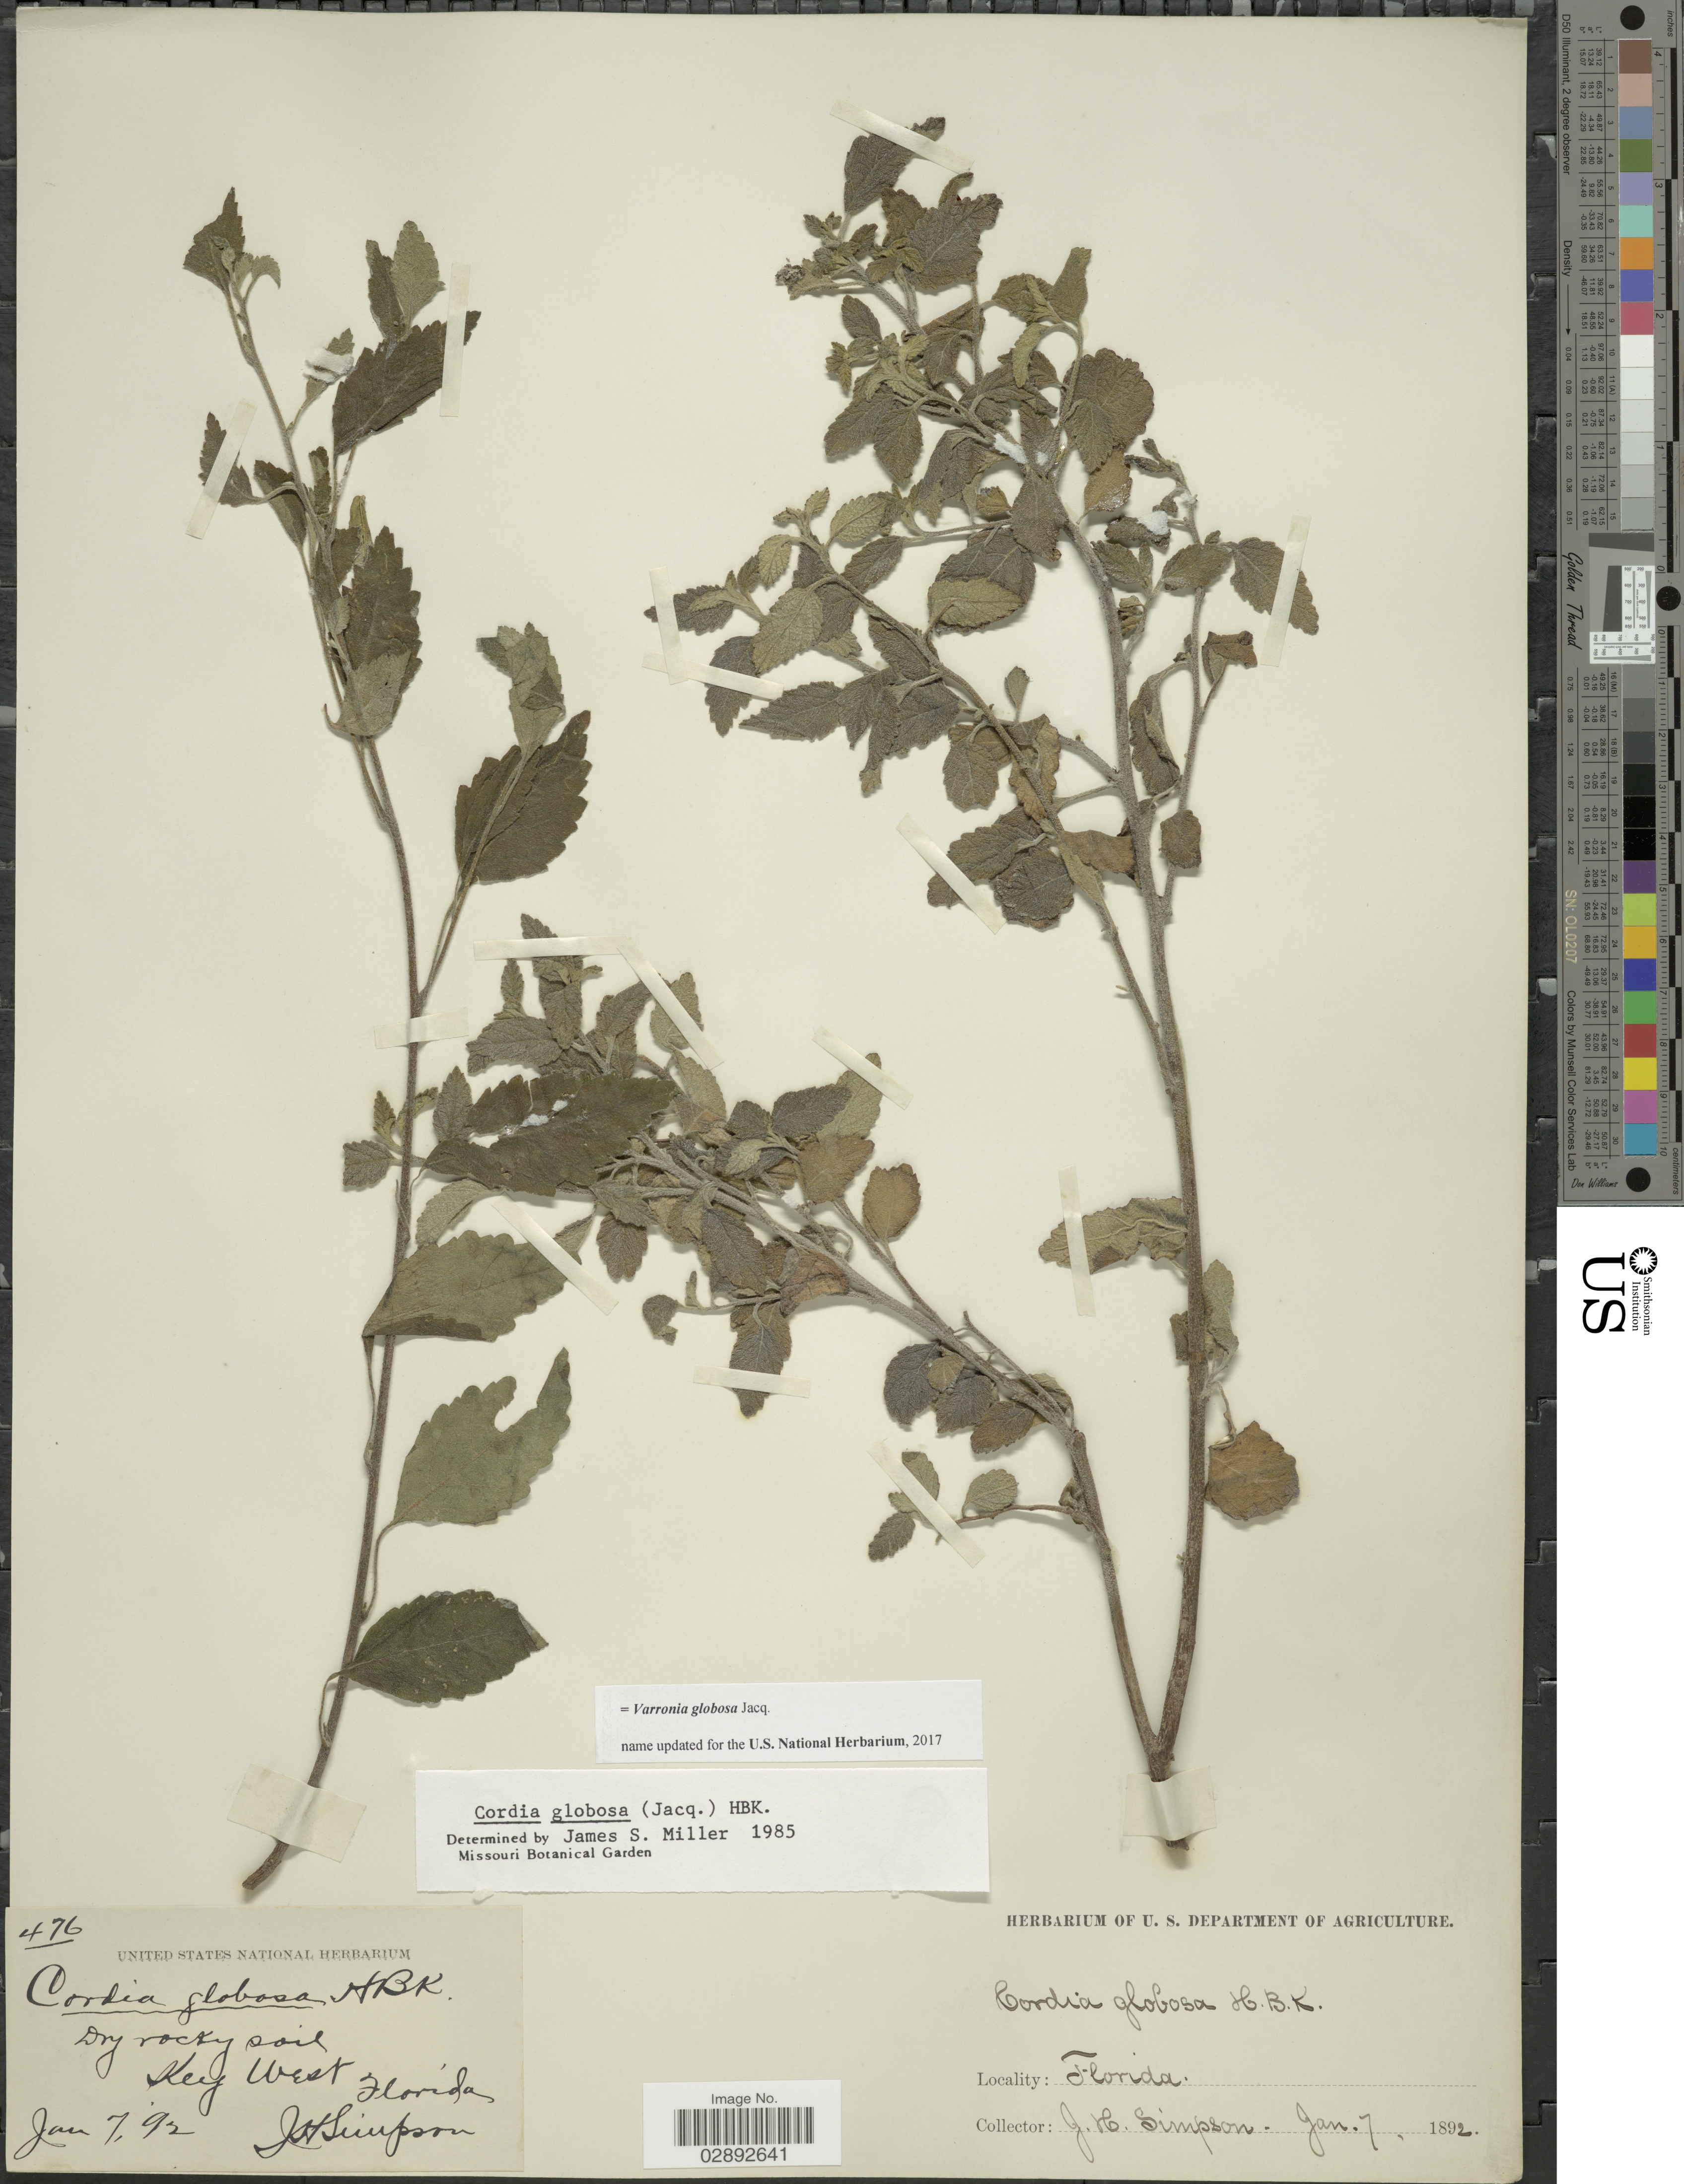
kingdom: Plantae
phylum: Tracheophyta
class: Magnoliopsida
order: Boraginales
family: Cordiaceae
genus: Varronia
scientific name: Varronia globosa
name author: Jacq.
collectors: J. H. Simpson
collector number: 476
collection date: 1892-01-07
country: United States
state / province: Florida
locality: Key West.